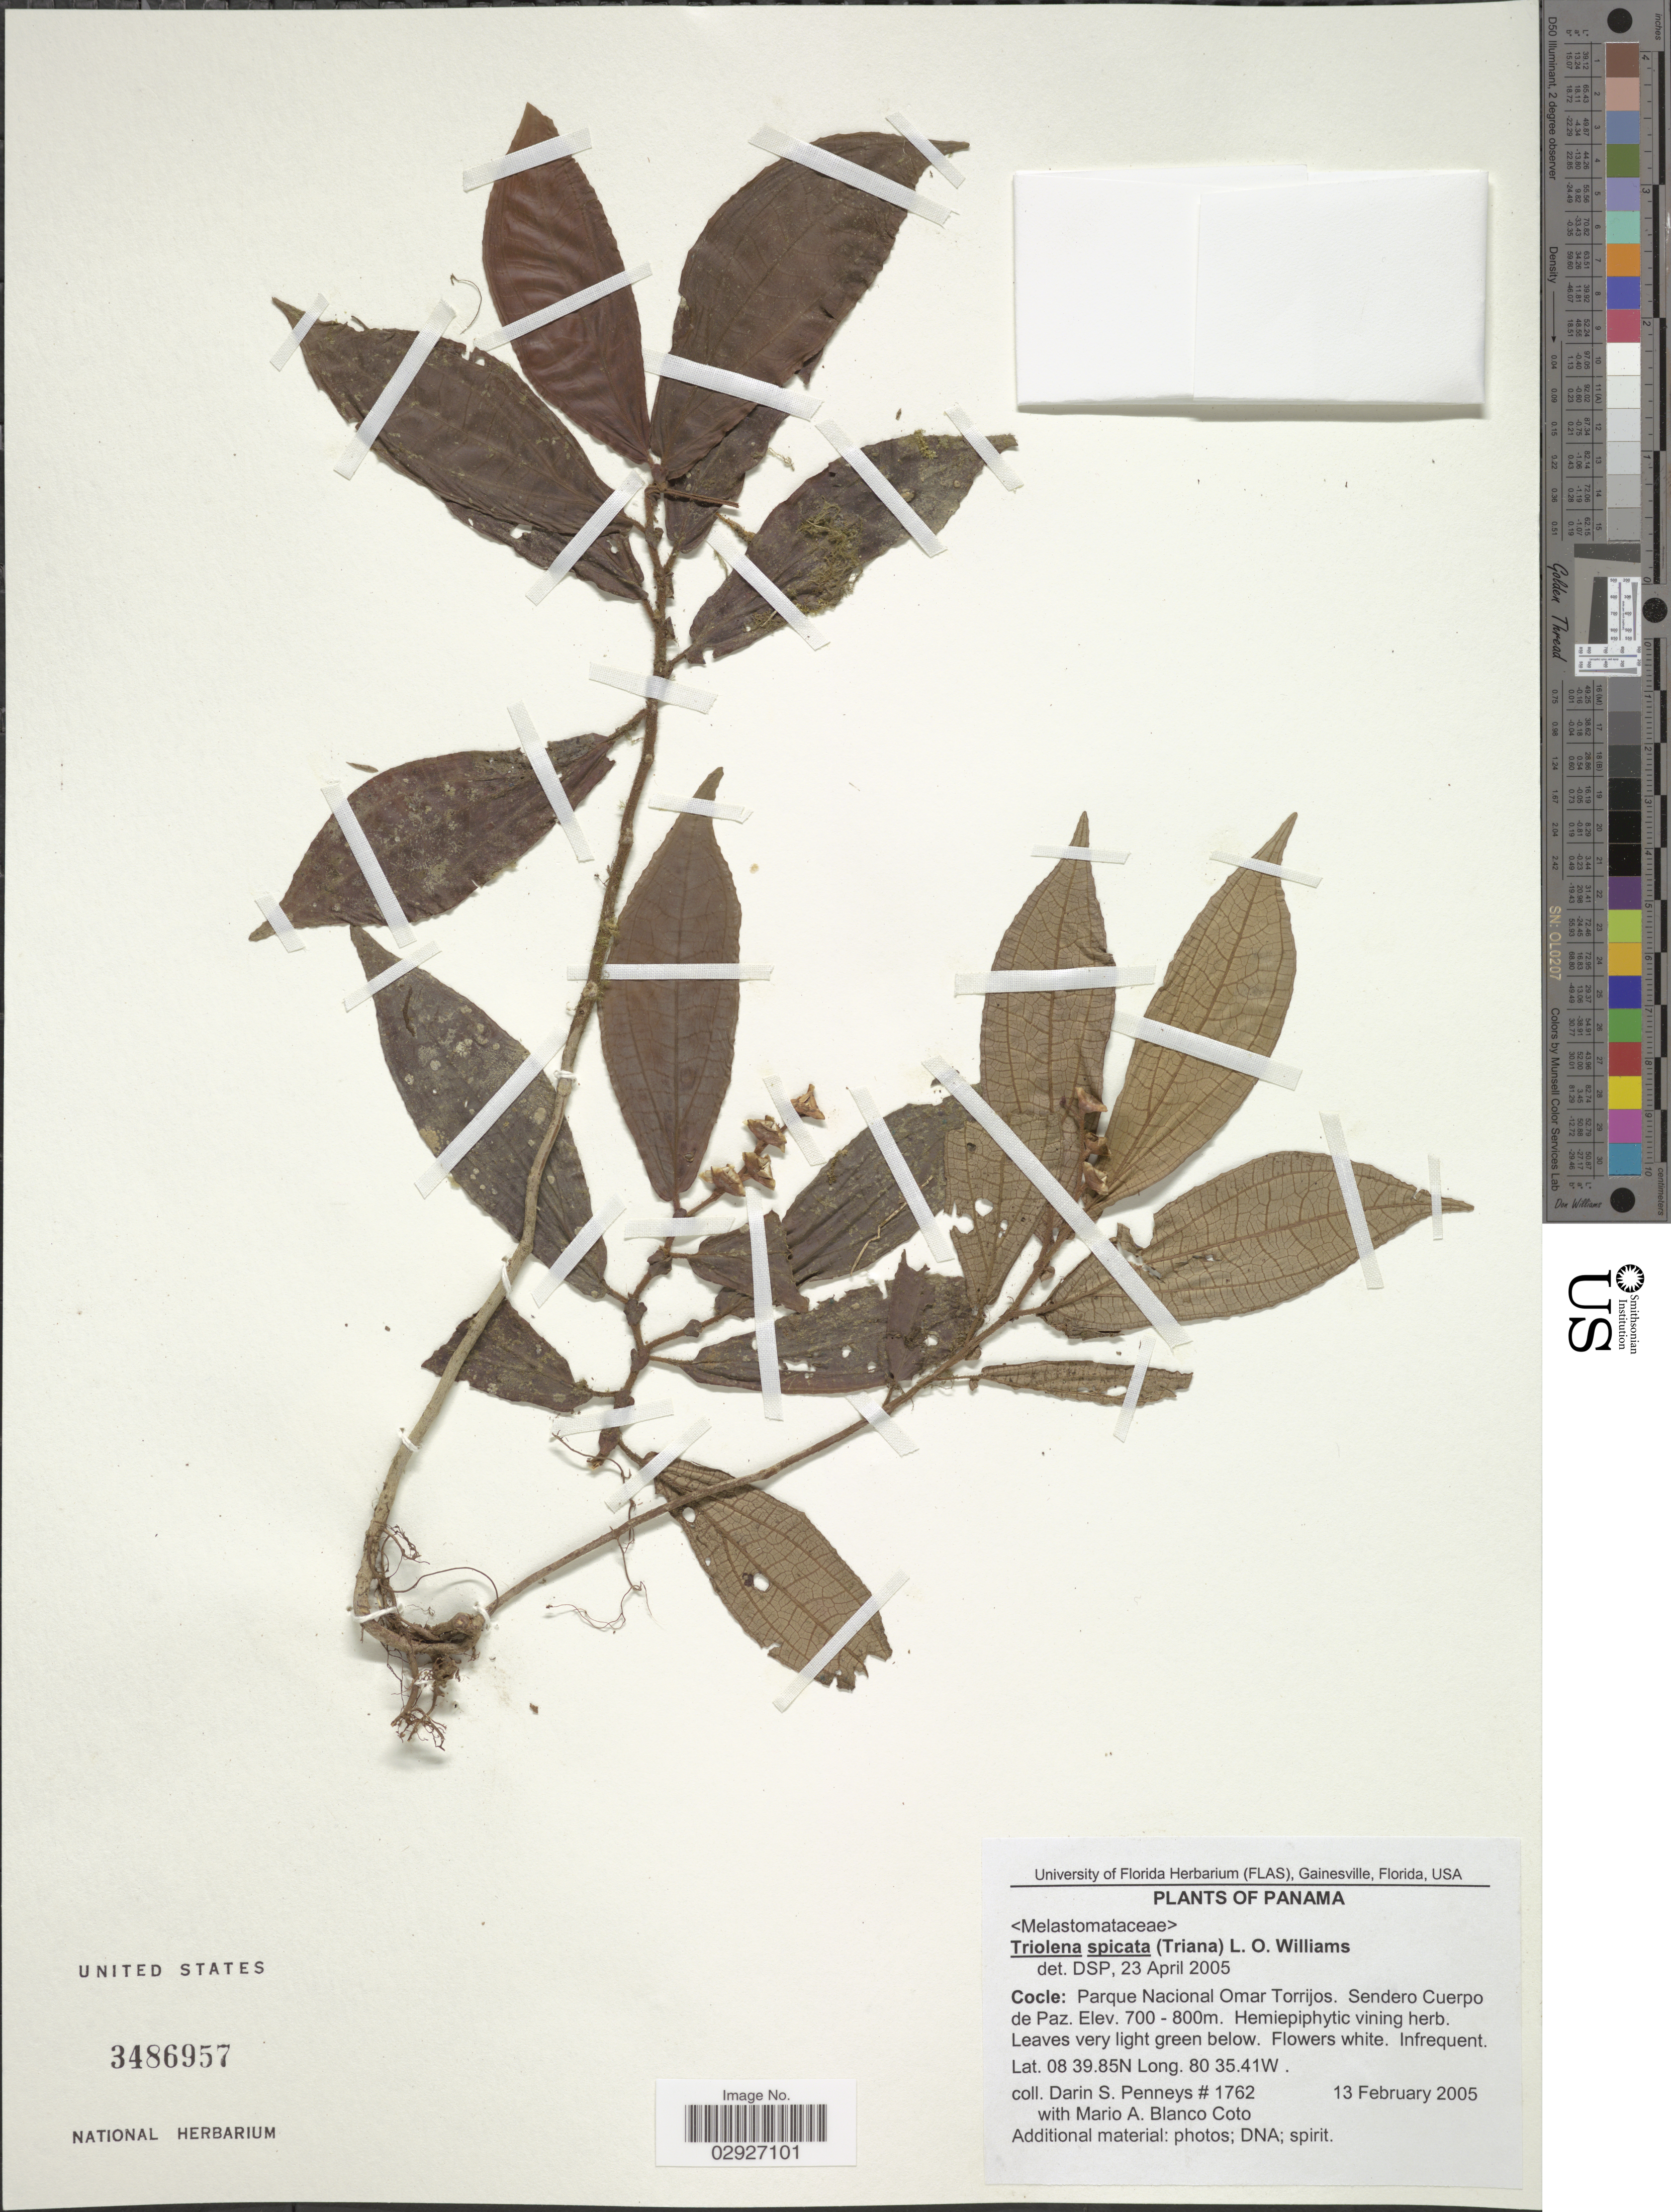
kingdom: Plantae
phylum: Tracheophyta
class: Magnoliopsida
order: Myrtales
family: Melastomataceae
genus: Triolena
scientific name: Triolena spicata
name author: (Triana) L.O. Williams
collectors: D. S. Penneys & M. A. Blanco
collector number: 1762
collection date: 2005-02-13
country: Panama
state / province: Coclé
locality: Parque Nacional Omar Torrijos, Sendero Cuerpo de Paz.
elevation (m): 700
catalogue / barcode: US 3486957